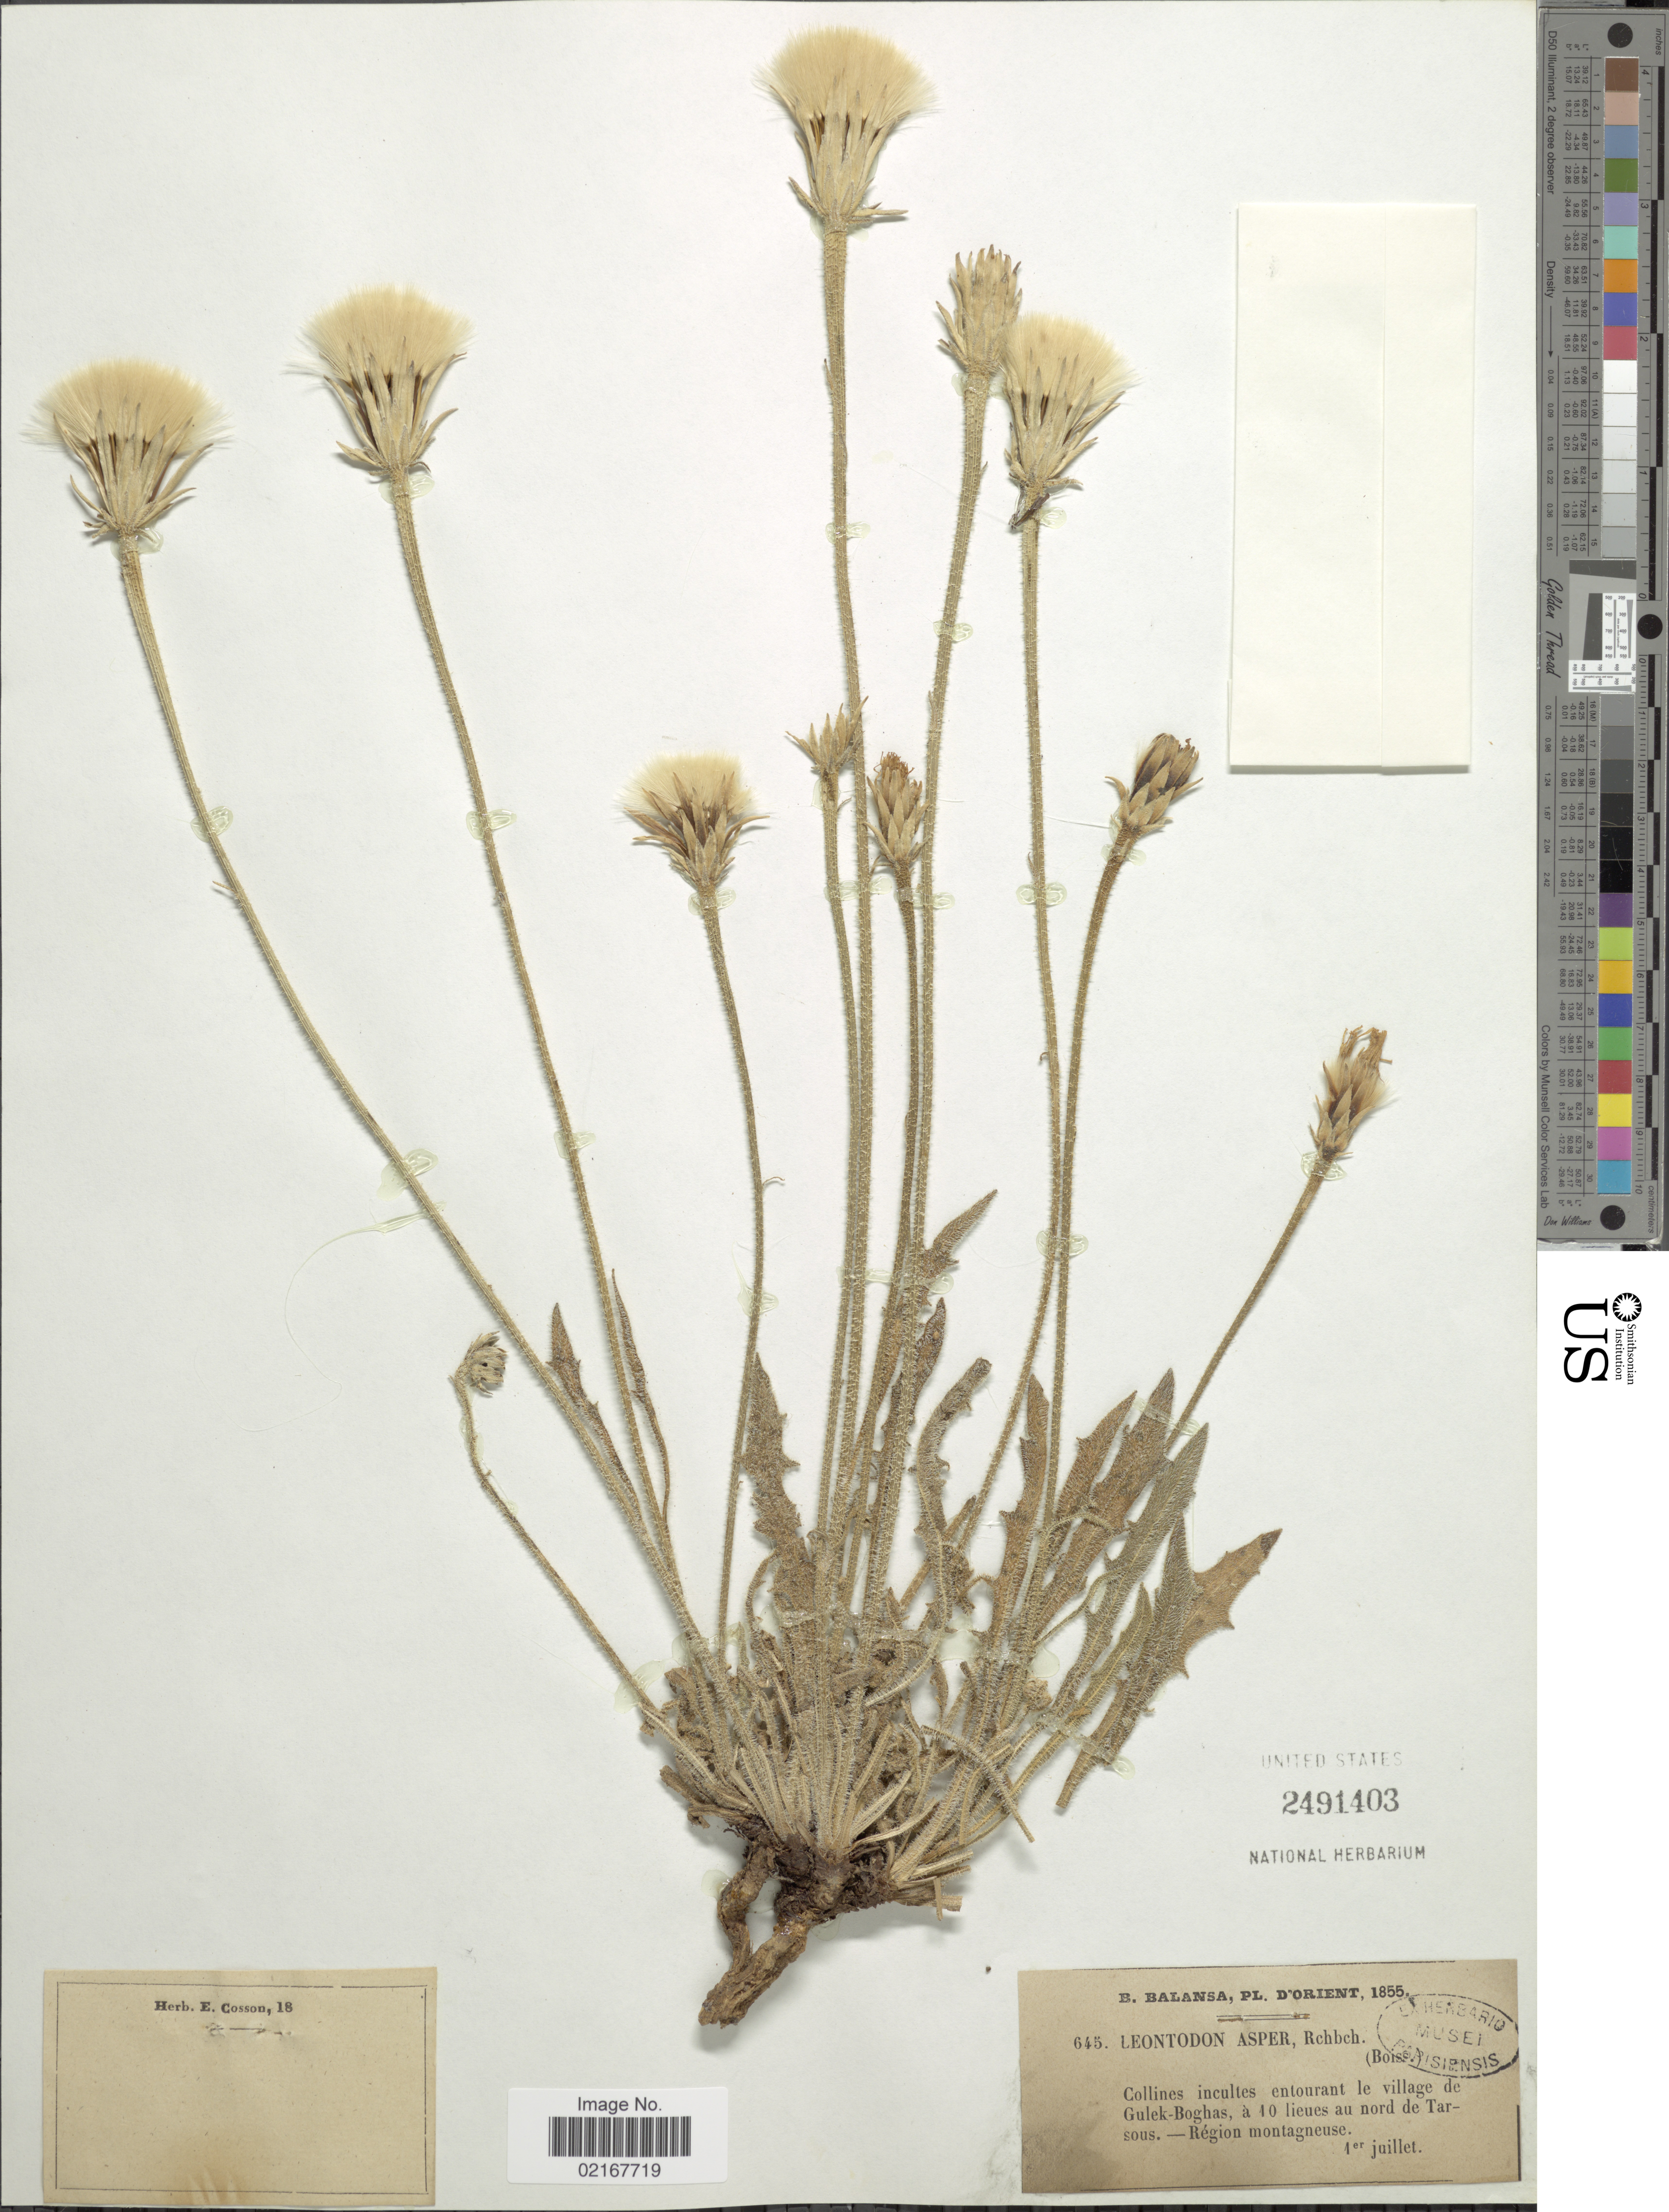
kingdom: Plantae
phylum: Tracheophyta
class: Magnoliopsida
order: Asterales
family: Asteraceae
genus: Leontodon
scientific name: Leontodon biscutellifolius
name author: DC.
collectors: B. Balansa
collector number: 645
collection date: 1855-07-04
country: Turkey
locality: Orient., village de Gulek-Boghas, a 10 lieues au nord de Tarsous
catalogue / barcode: US 2491403